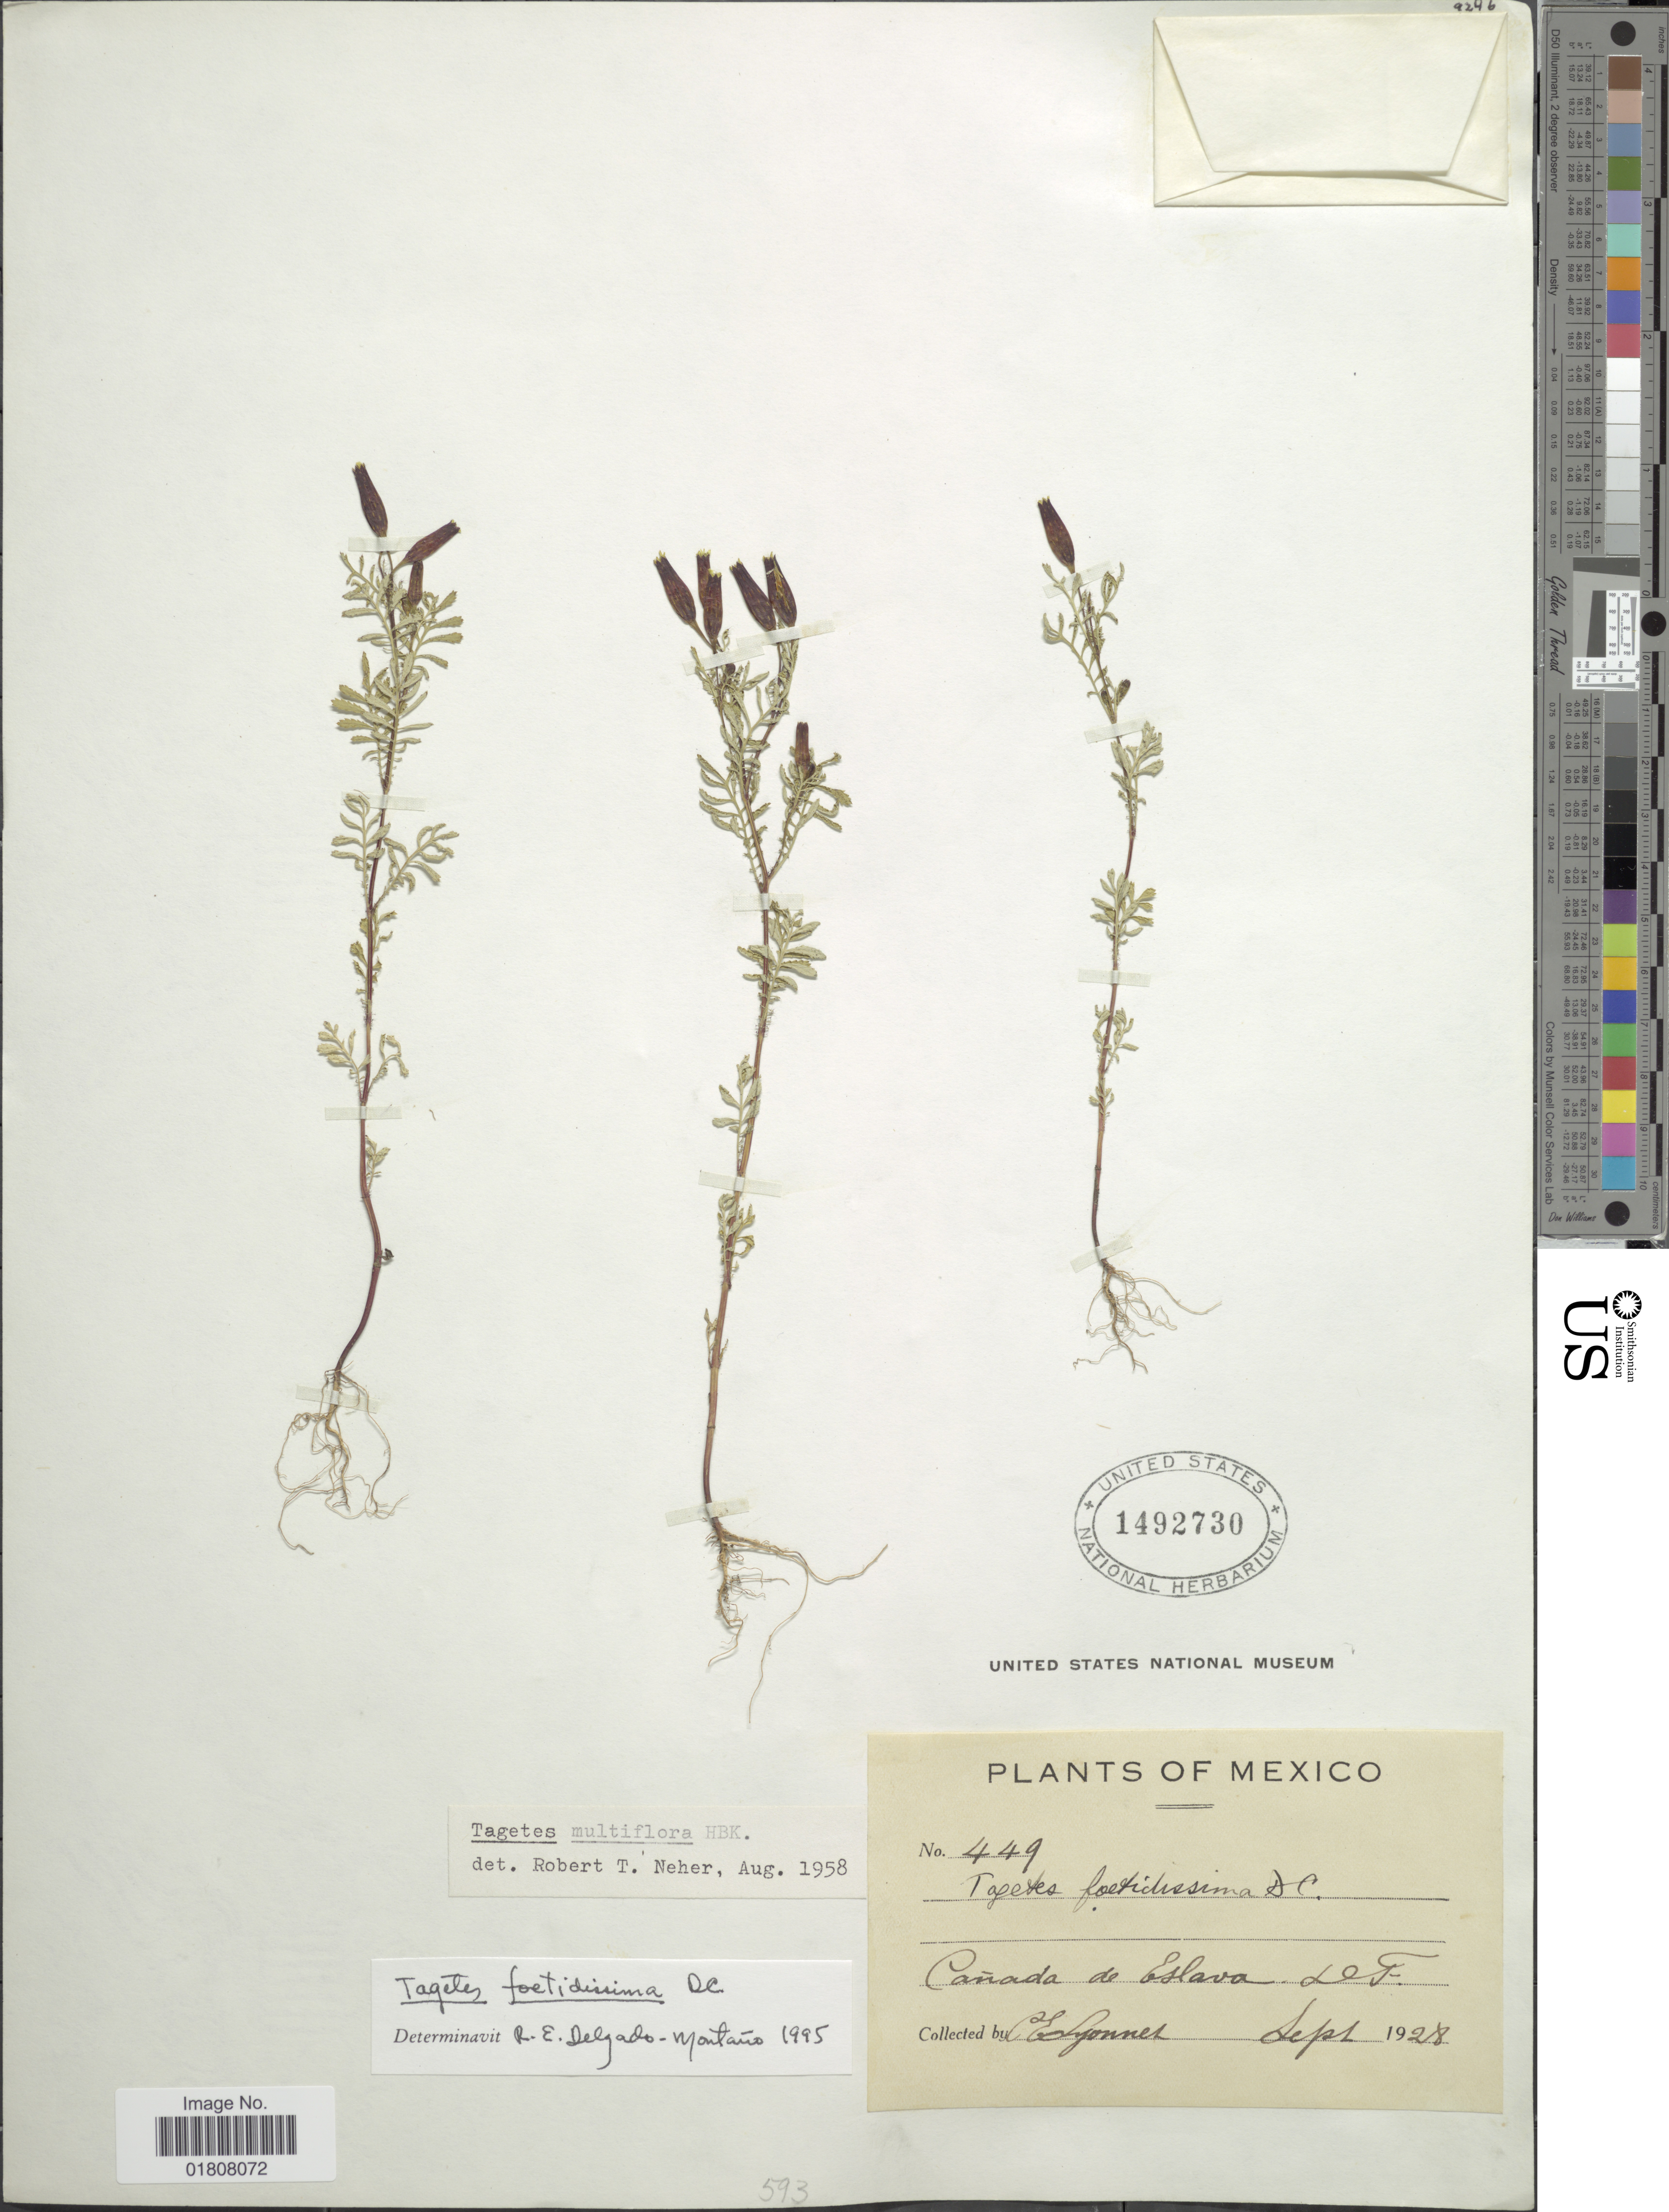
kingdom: Plantae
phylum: Tracheophyta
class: Magnoliopsida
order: Asterales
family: Asteraceae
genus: Tagetes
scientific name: Tagetes foetidissima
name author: DC.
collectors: C. Lyonnet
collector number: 449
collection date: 1928-09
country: Mexico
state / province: Distrito Federal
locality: Canada de Eslava, D. F.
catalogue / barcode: US 1492730